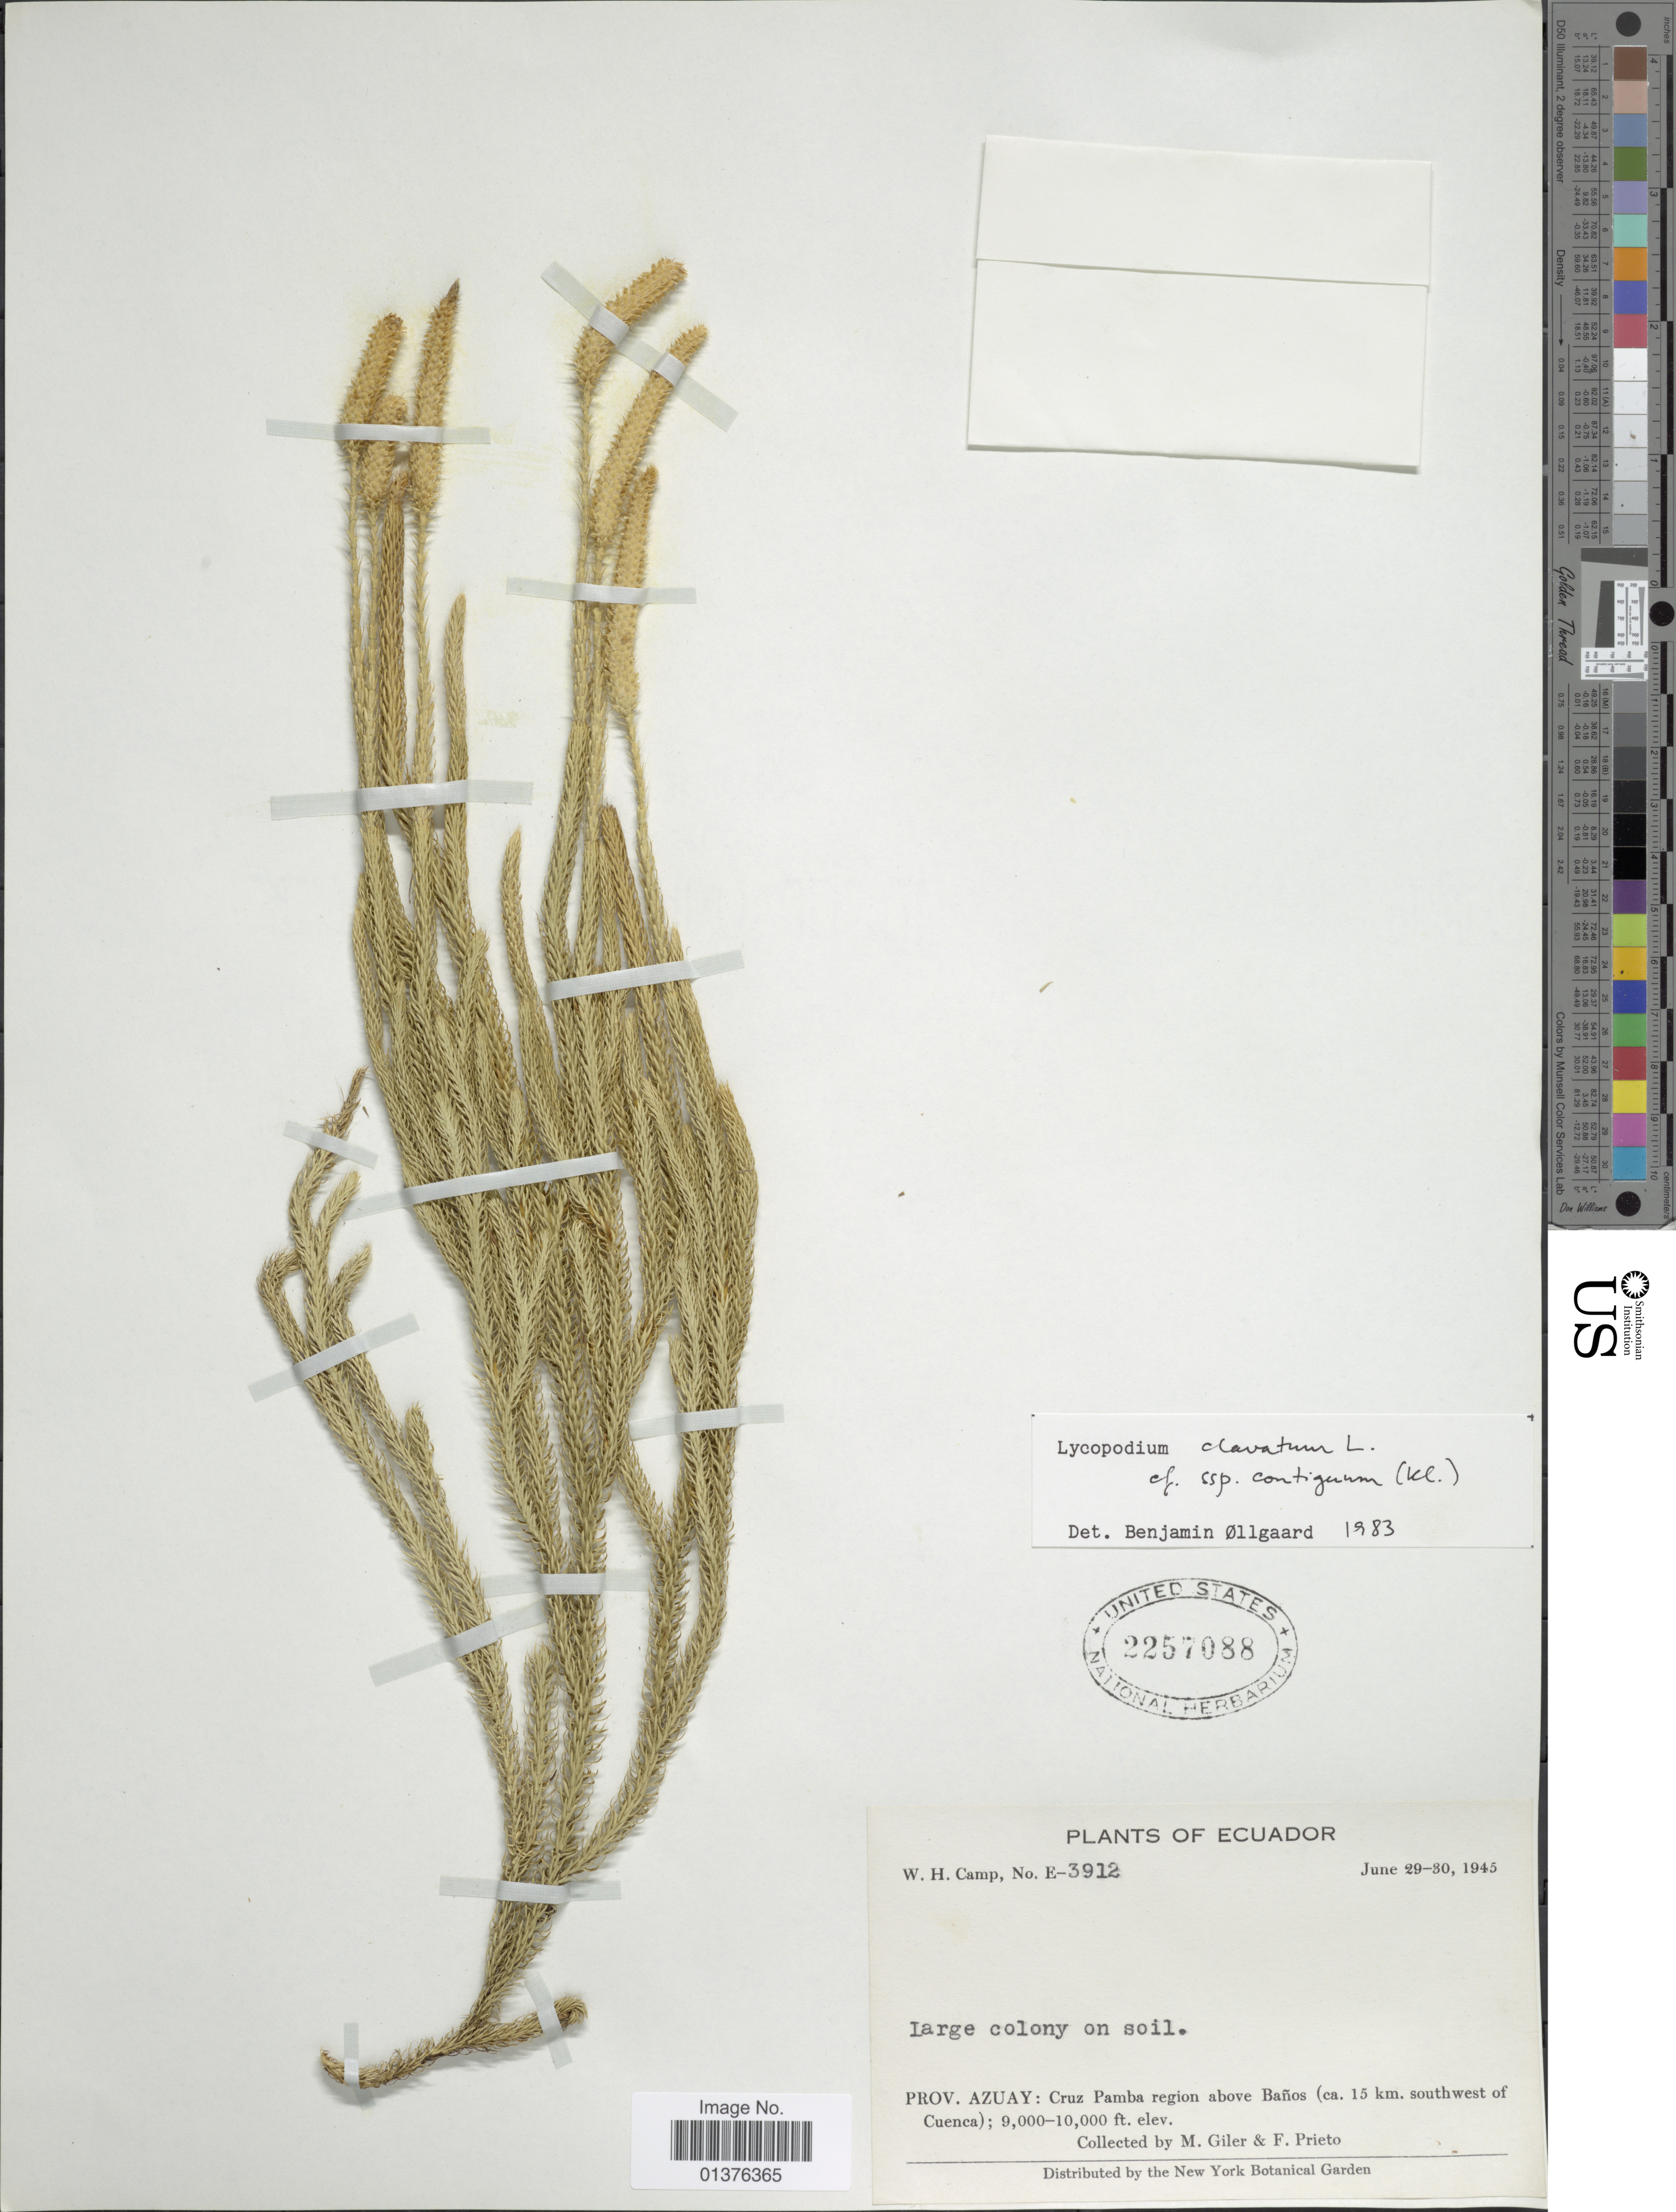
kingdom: Plantae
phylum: Tracheophyta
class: Lycopodiopsida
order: Lycopodiales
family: Lycopodiaceae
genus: Lycopodium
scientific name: Lycopodium clavatum subsp. contiguum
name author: (Klotzsch) B. Øllg.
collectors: M. Giler & F. Prieto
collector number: E-3912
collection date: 1945-06-29/1945-06-30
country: Ecuador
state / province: Azuay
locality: Cruz Pamba region above Baños(ca. 15 km southwest of Cuenca)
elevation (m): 2743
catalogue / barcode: US 2257088